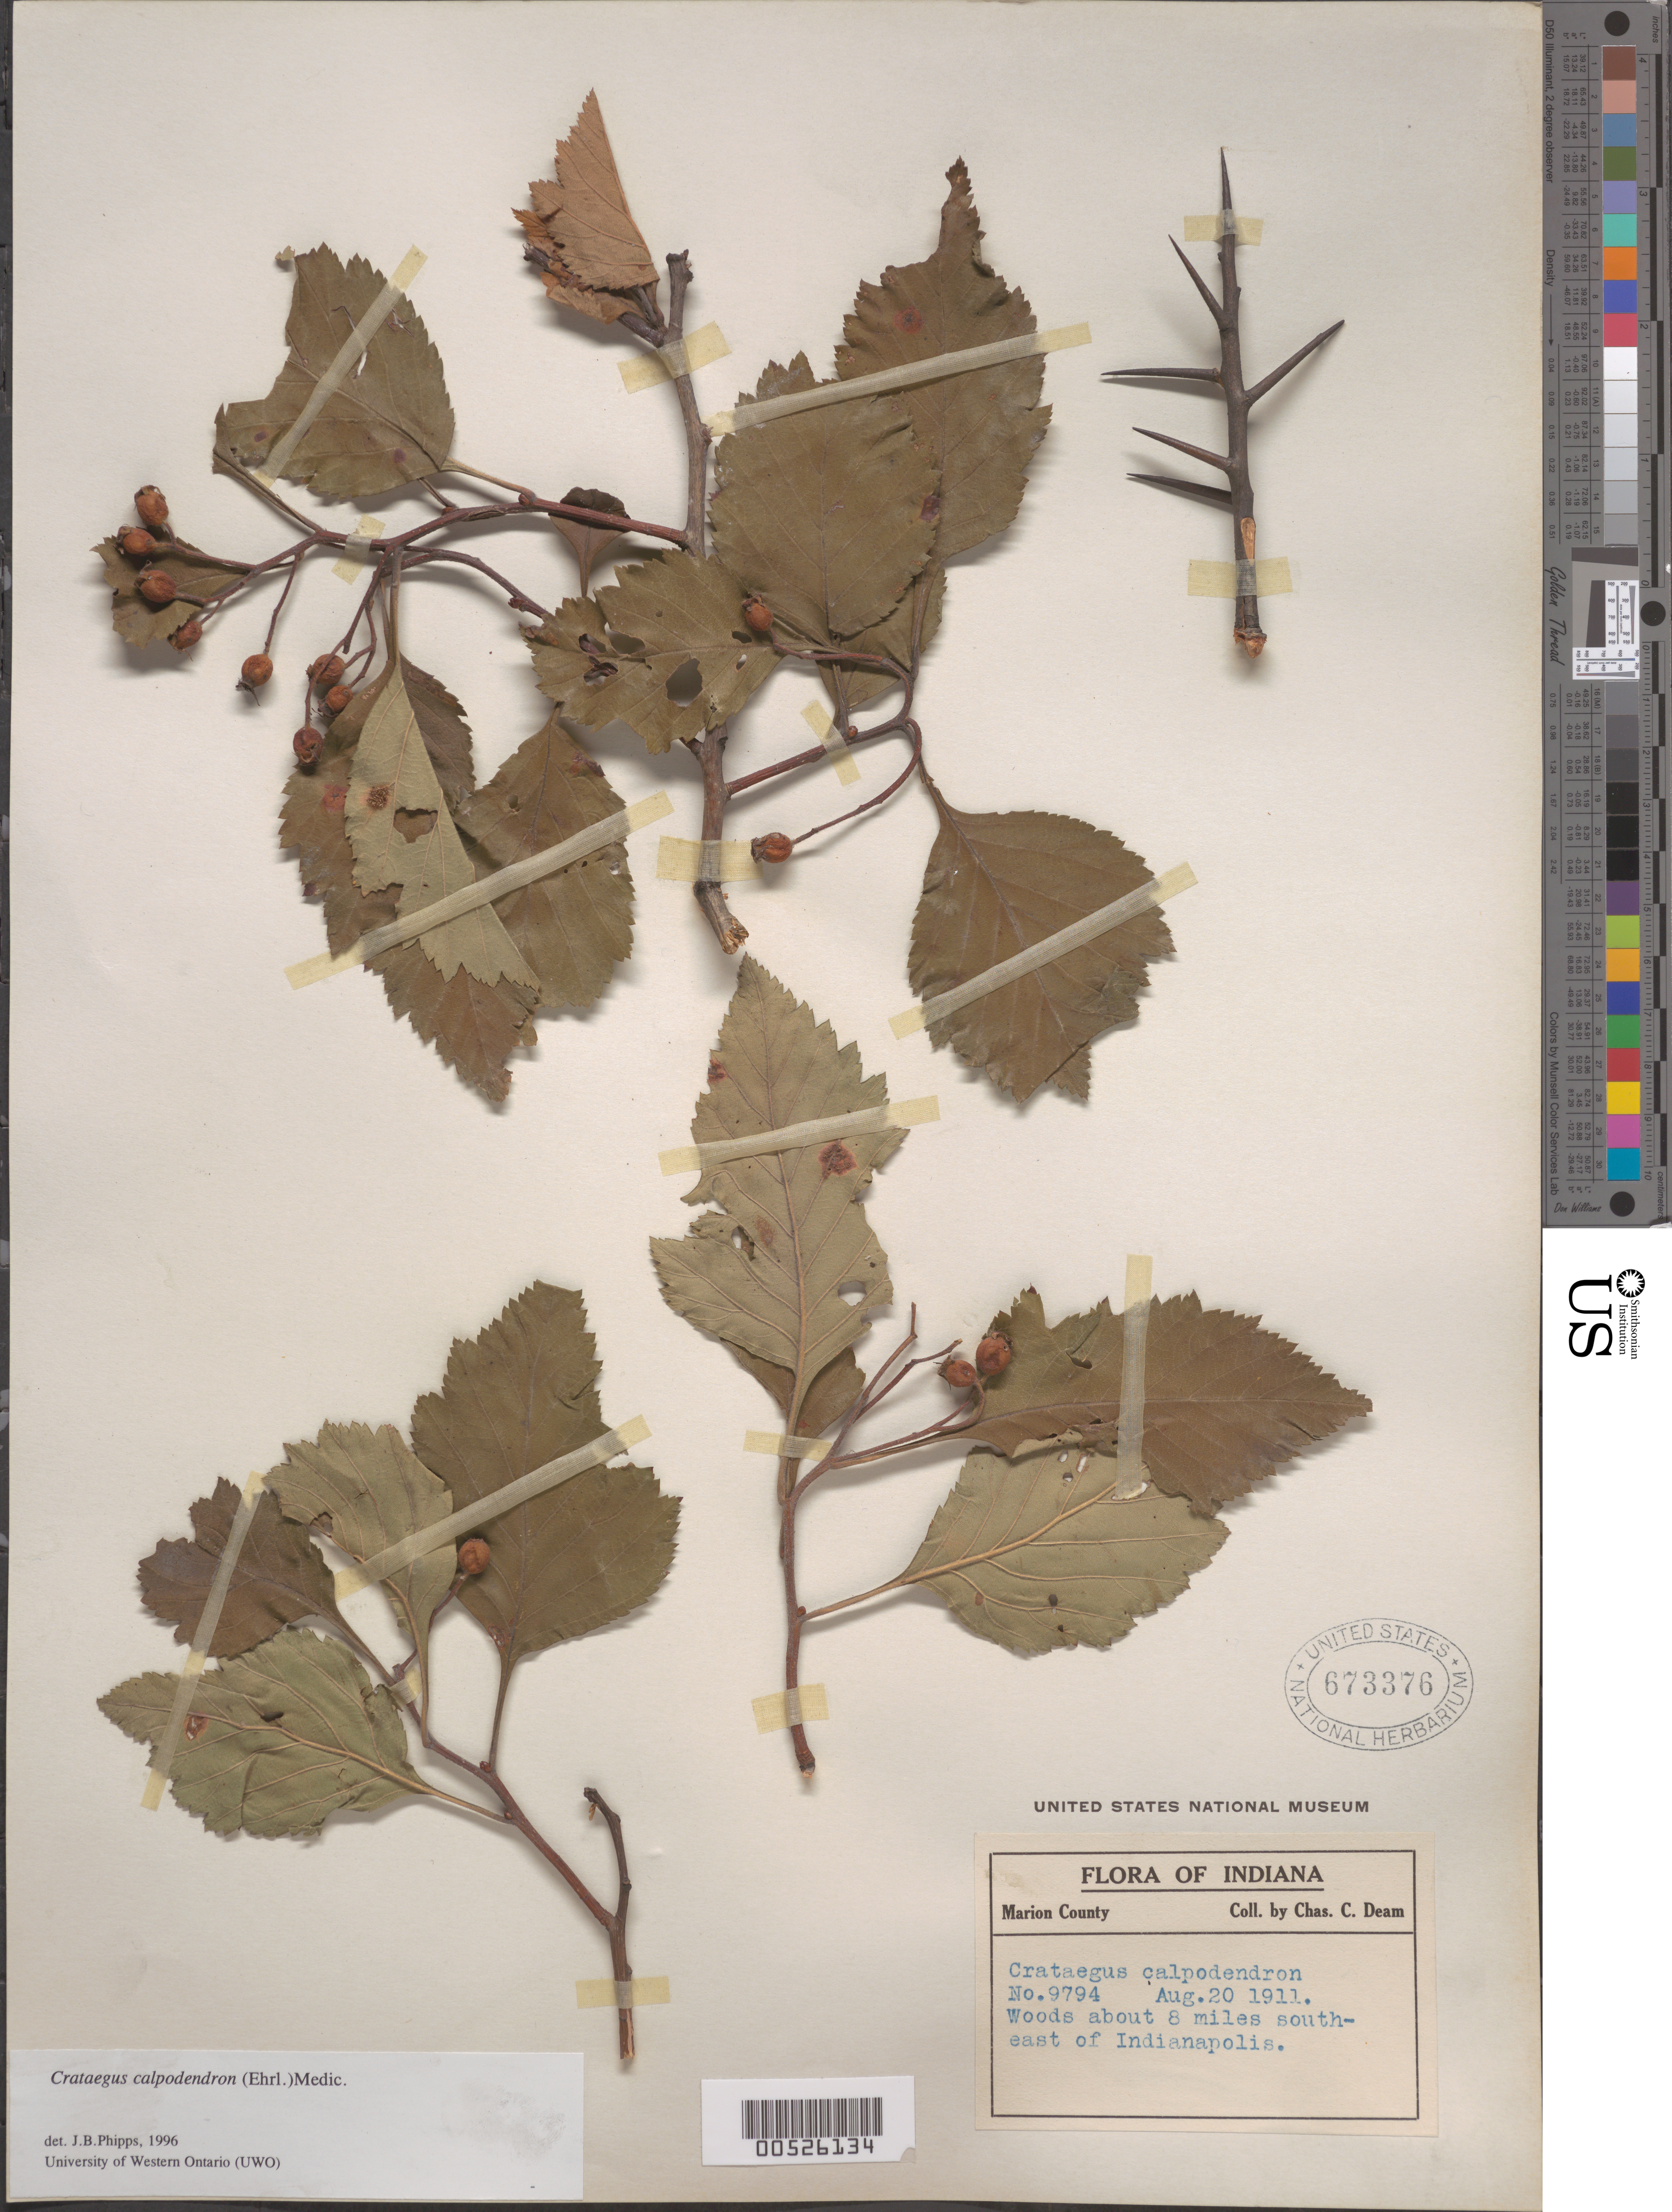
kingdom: Plantae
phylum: Tracheophyta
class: Magnoliopsida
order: Rosales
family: Rosaceae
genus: Crataegus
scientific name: Crataegus calpodendron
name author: (Ehrh.) Medik.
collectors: C. C. Deam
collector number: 9794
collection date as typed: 20 Aug 1911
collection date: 1911-08-20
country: United States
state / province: Indiana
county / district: Marion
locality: about 8 mi. SE of Indianapolis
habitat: Woods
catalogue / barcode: US 673376